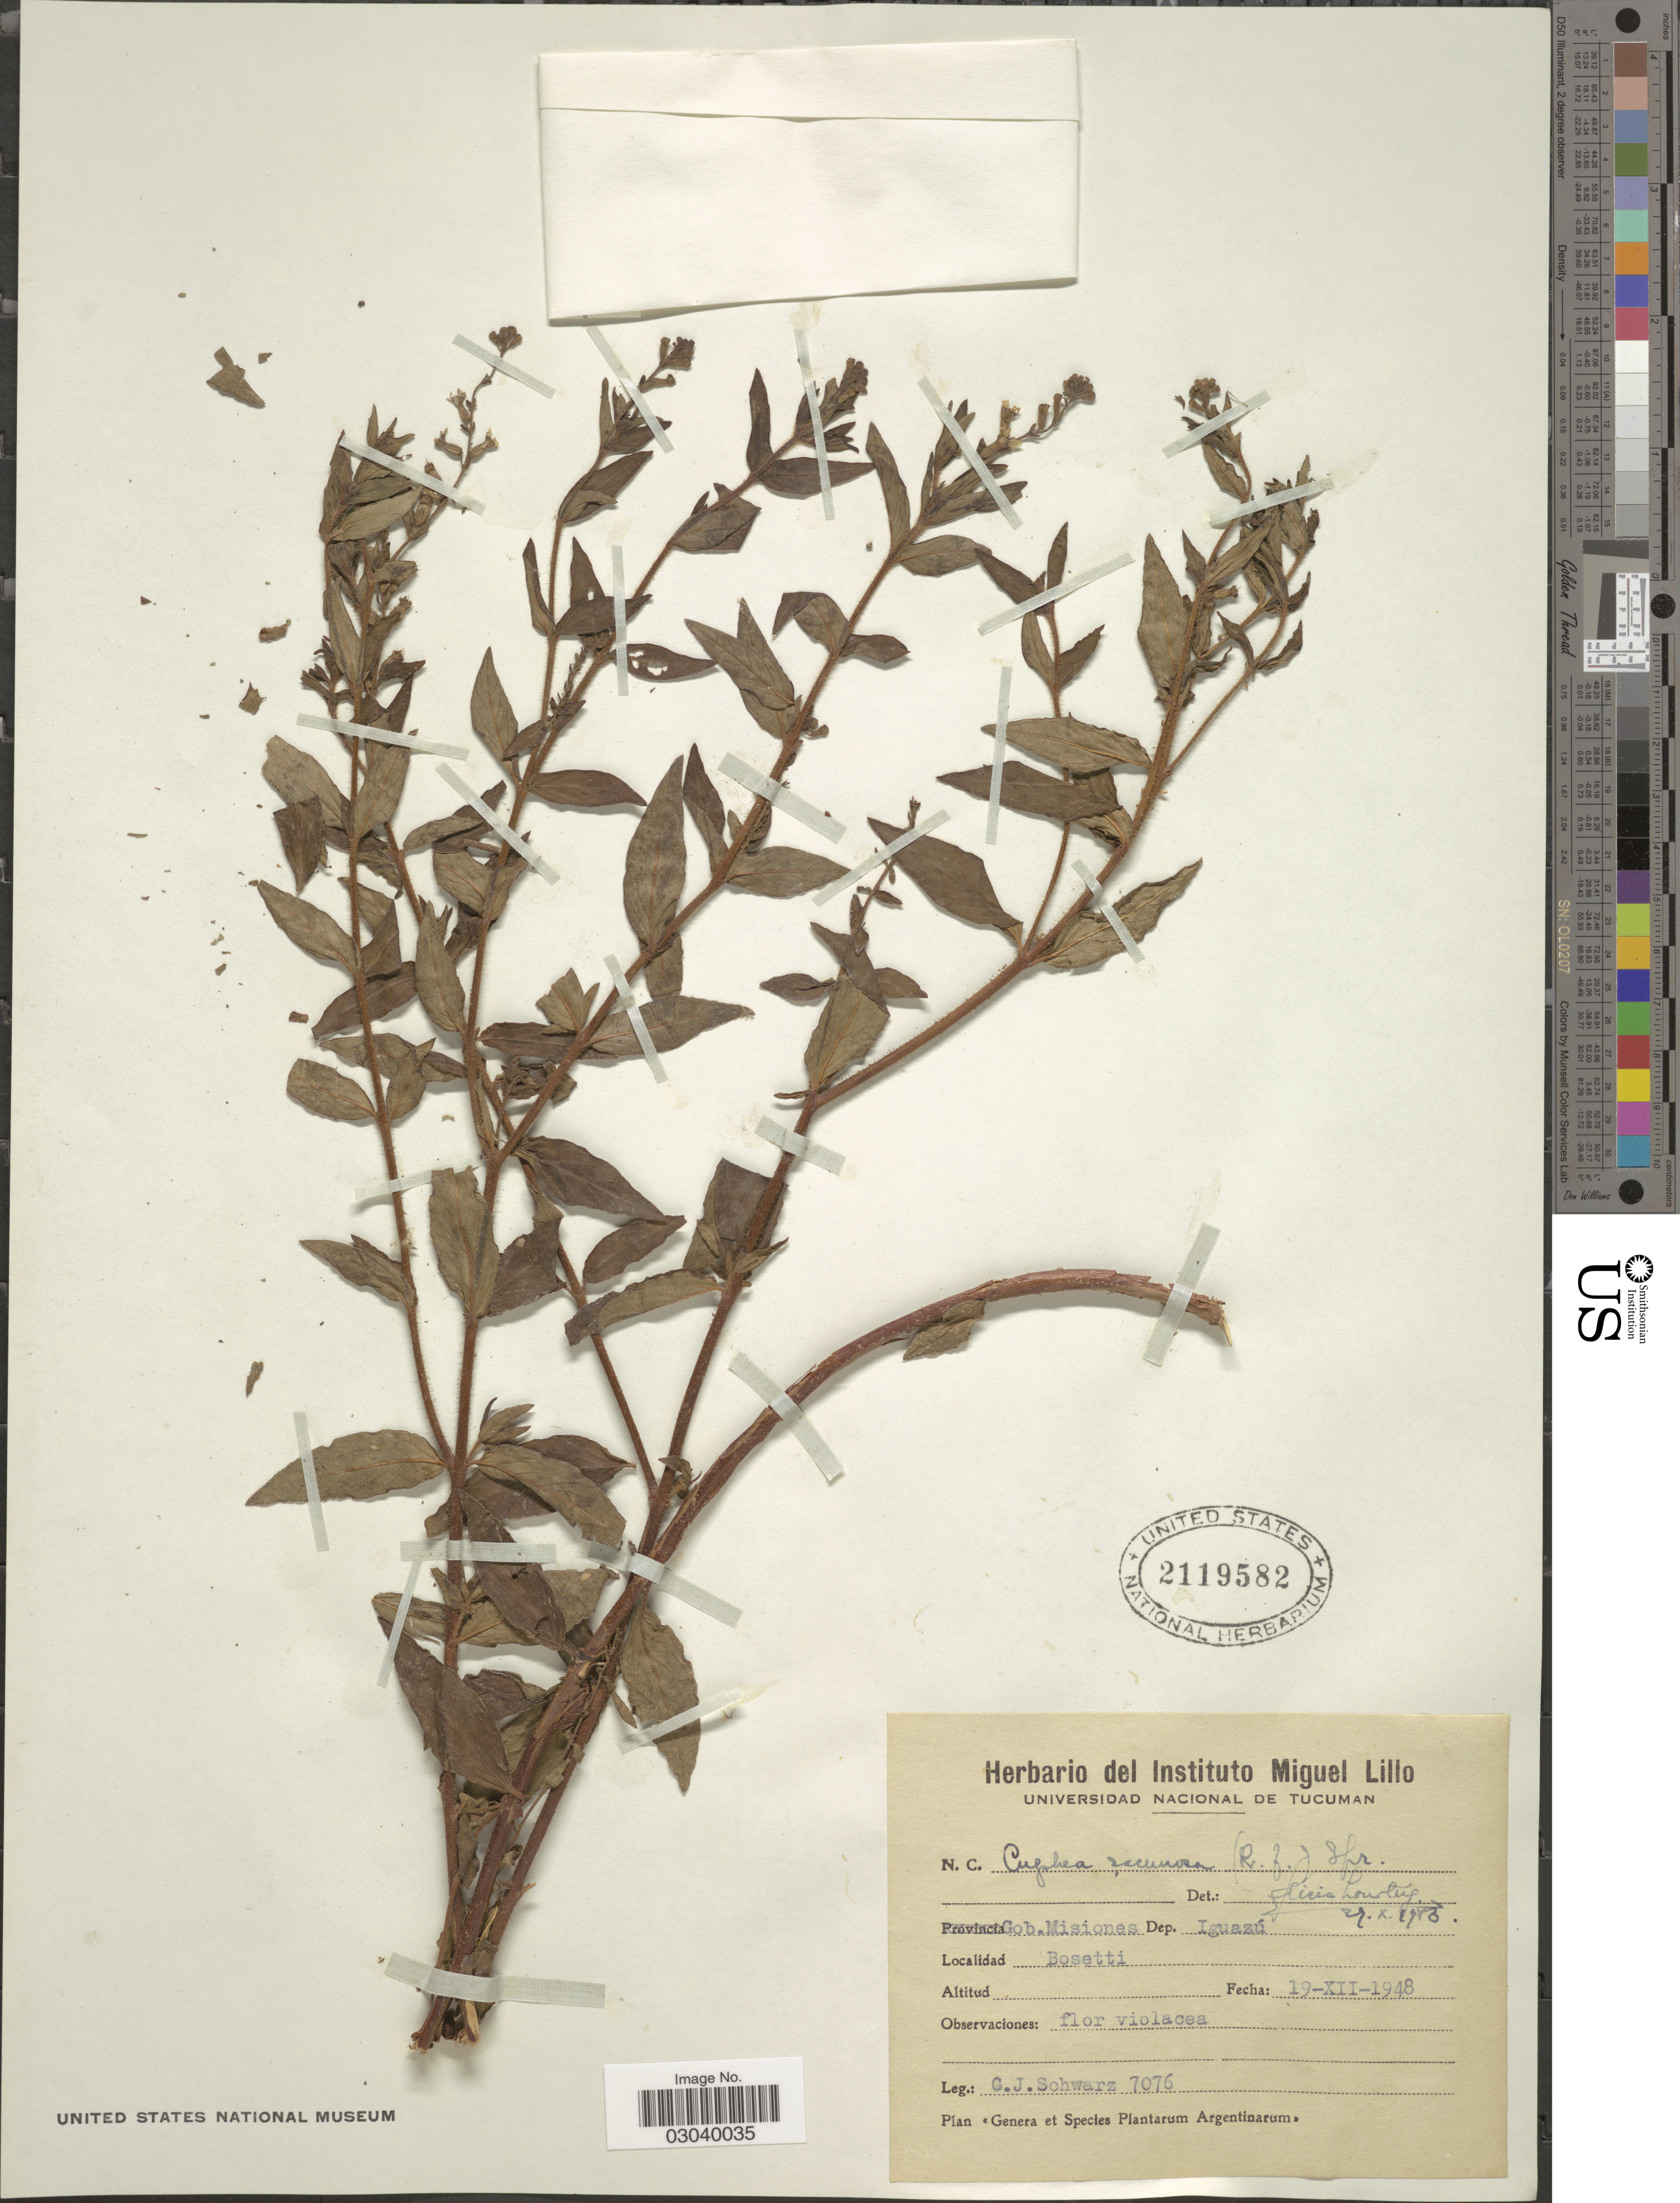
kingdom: Plantae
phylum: Tracheophyta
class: Magnoliopsida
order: Myrtales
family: Lythraceae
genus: Cuphea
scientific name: Cuphea racemosa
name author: (L. f.) Spreng.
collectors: G. J. Schwarz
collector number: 7076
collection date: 1948-12-19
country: Argentina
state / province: Misiones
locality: Gob. Misiones, Dep. Iguazú, Bosetti.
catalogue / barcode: US 2119582